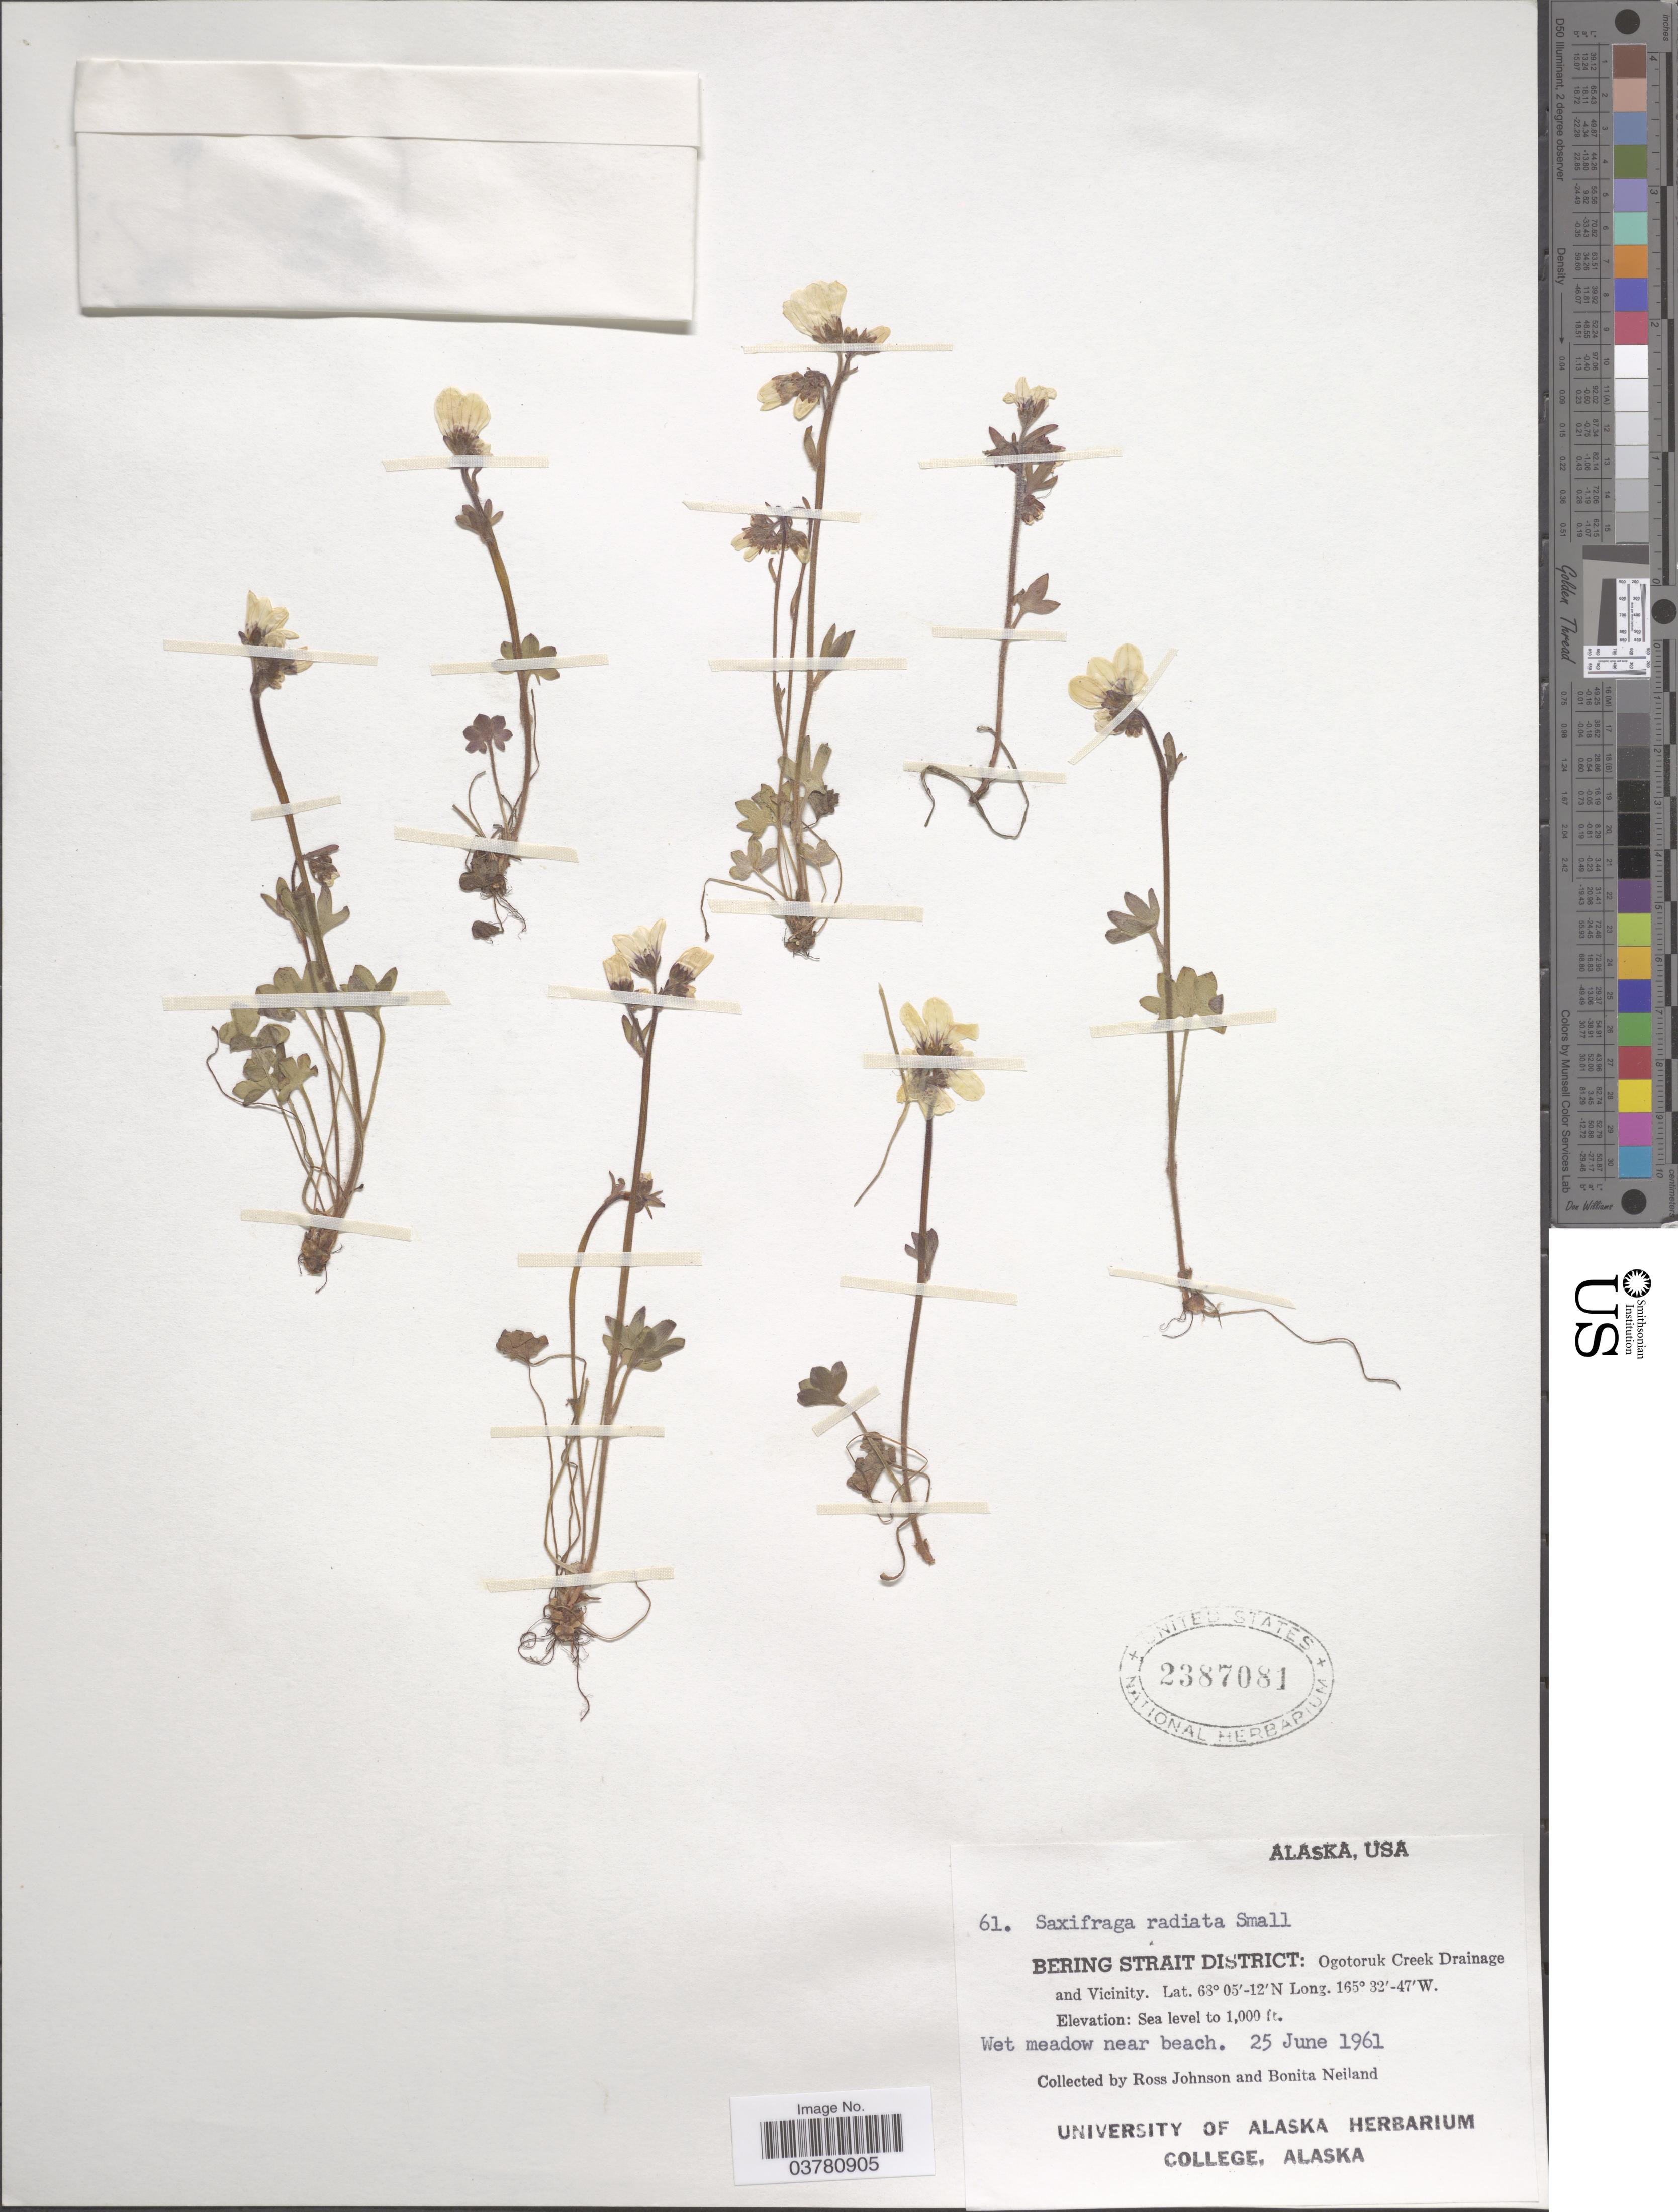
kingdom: Plantae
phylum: Tracheophyta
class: Magnoliopsida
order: Saxifragales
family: Saxifragaceae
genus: Saxifraga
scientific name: Saxifraga sibirica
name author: L.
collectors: R. Johnson & B. Neiland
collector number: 61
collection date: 1961-06-25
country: United States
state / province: Alaska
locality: Bering Strait District: Ogotoruk Creek Drainage and Vicinity. Wet meadow near beach.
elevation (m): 0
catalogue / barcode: US 2387081